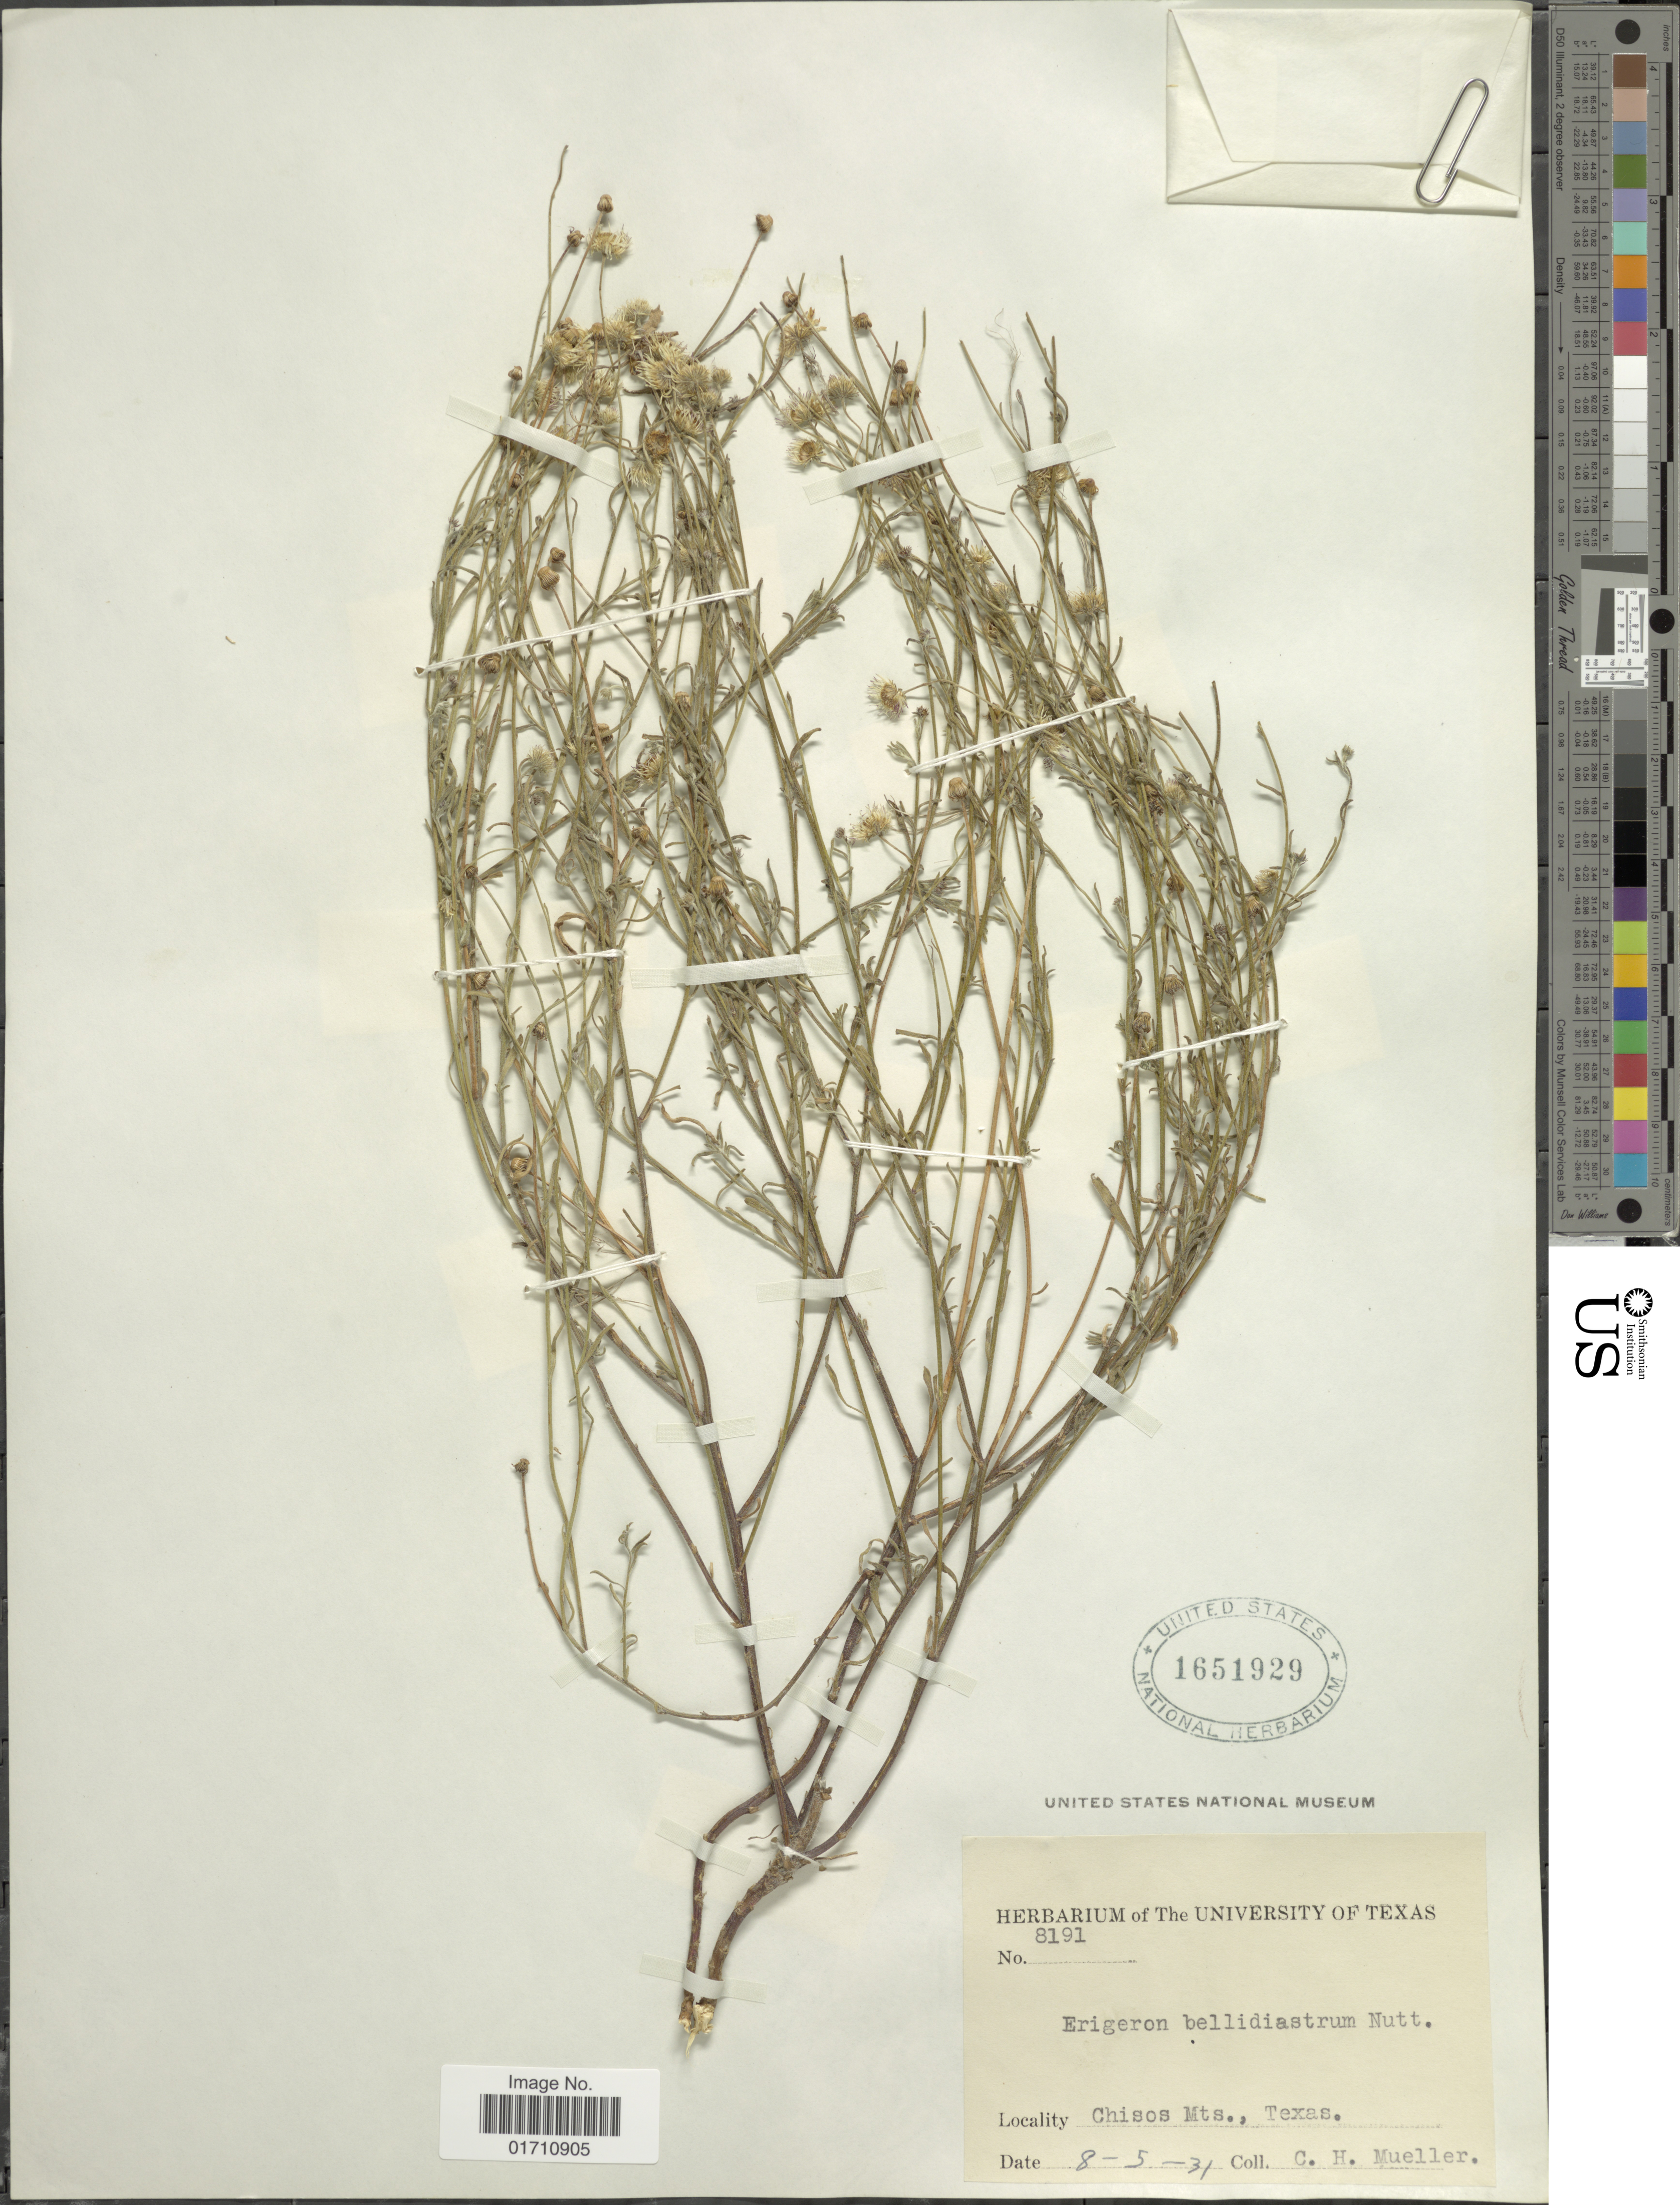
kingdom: Plantae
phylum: Tracheophyta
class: Magnoliopsida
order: Asterales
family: Asteraceae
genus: Erigeron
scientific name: Erigeron bellidiastrum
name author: Nutt.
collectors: C. H. Mueller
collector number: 8191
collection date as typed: Transcribed d/m/y: 5/8/31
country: United States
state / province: Texas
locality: Chisos Mts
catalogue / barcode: US 1651929